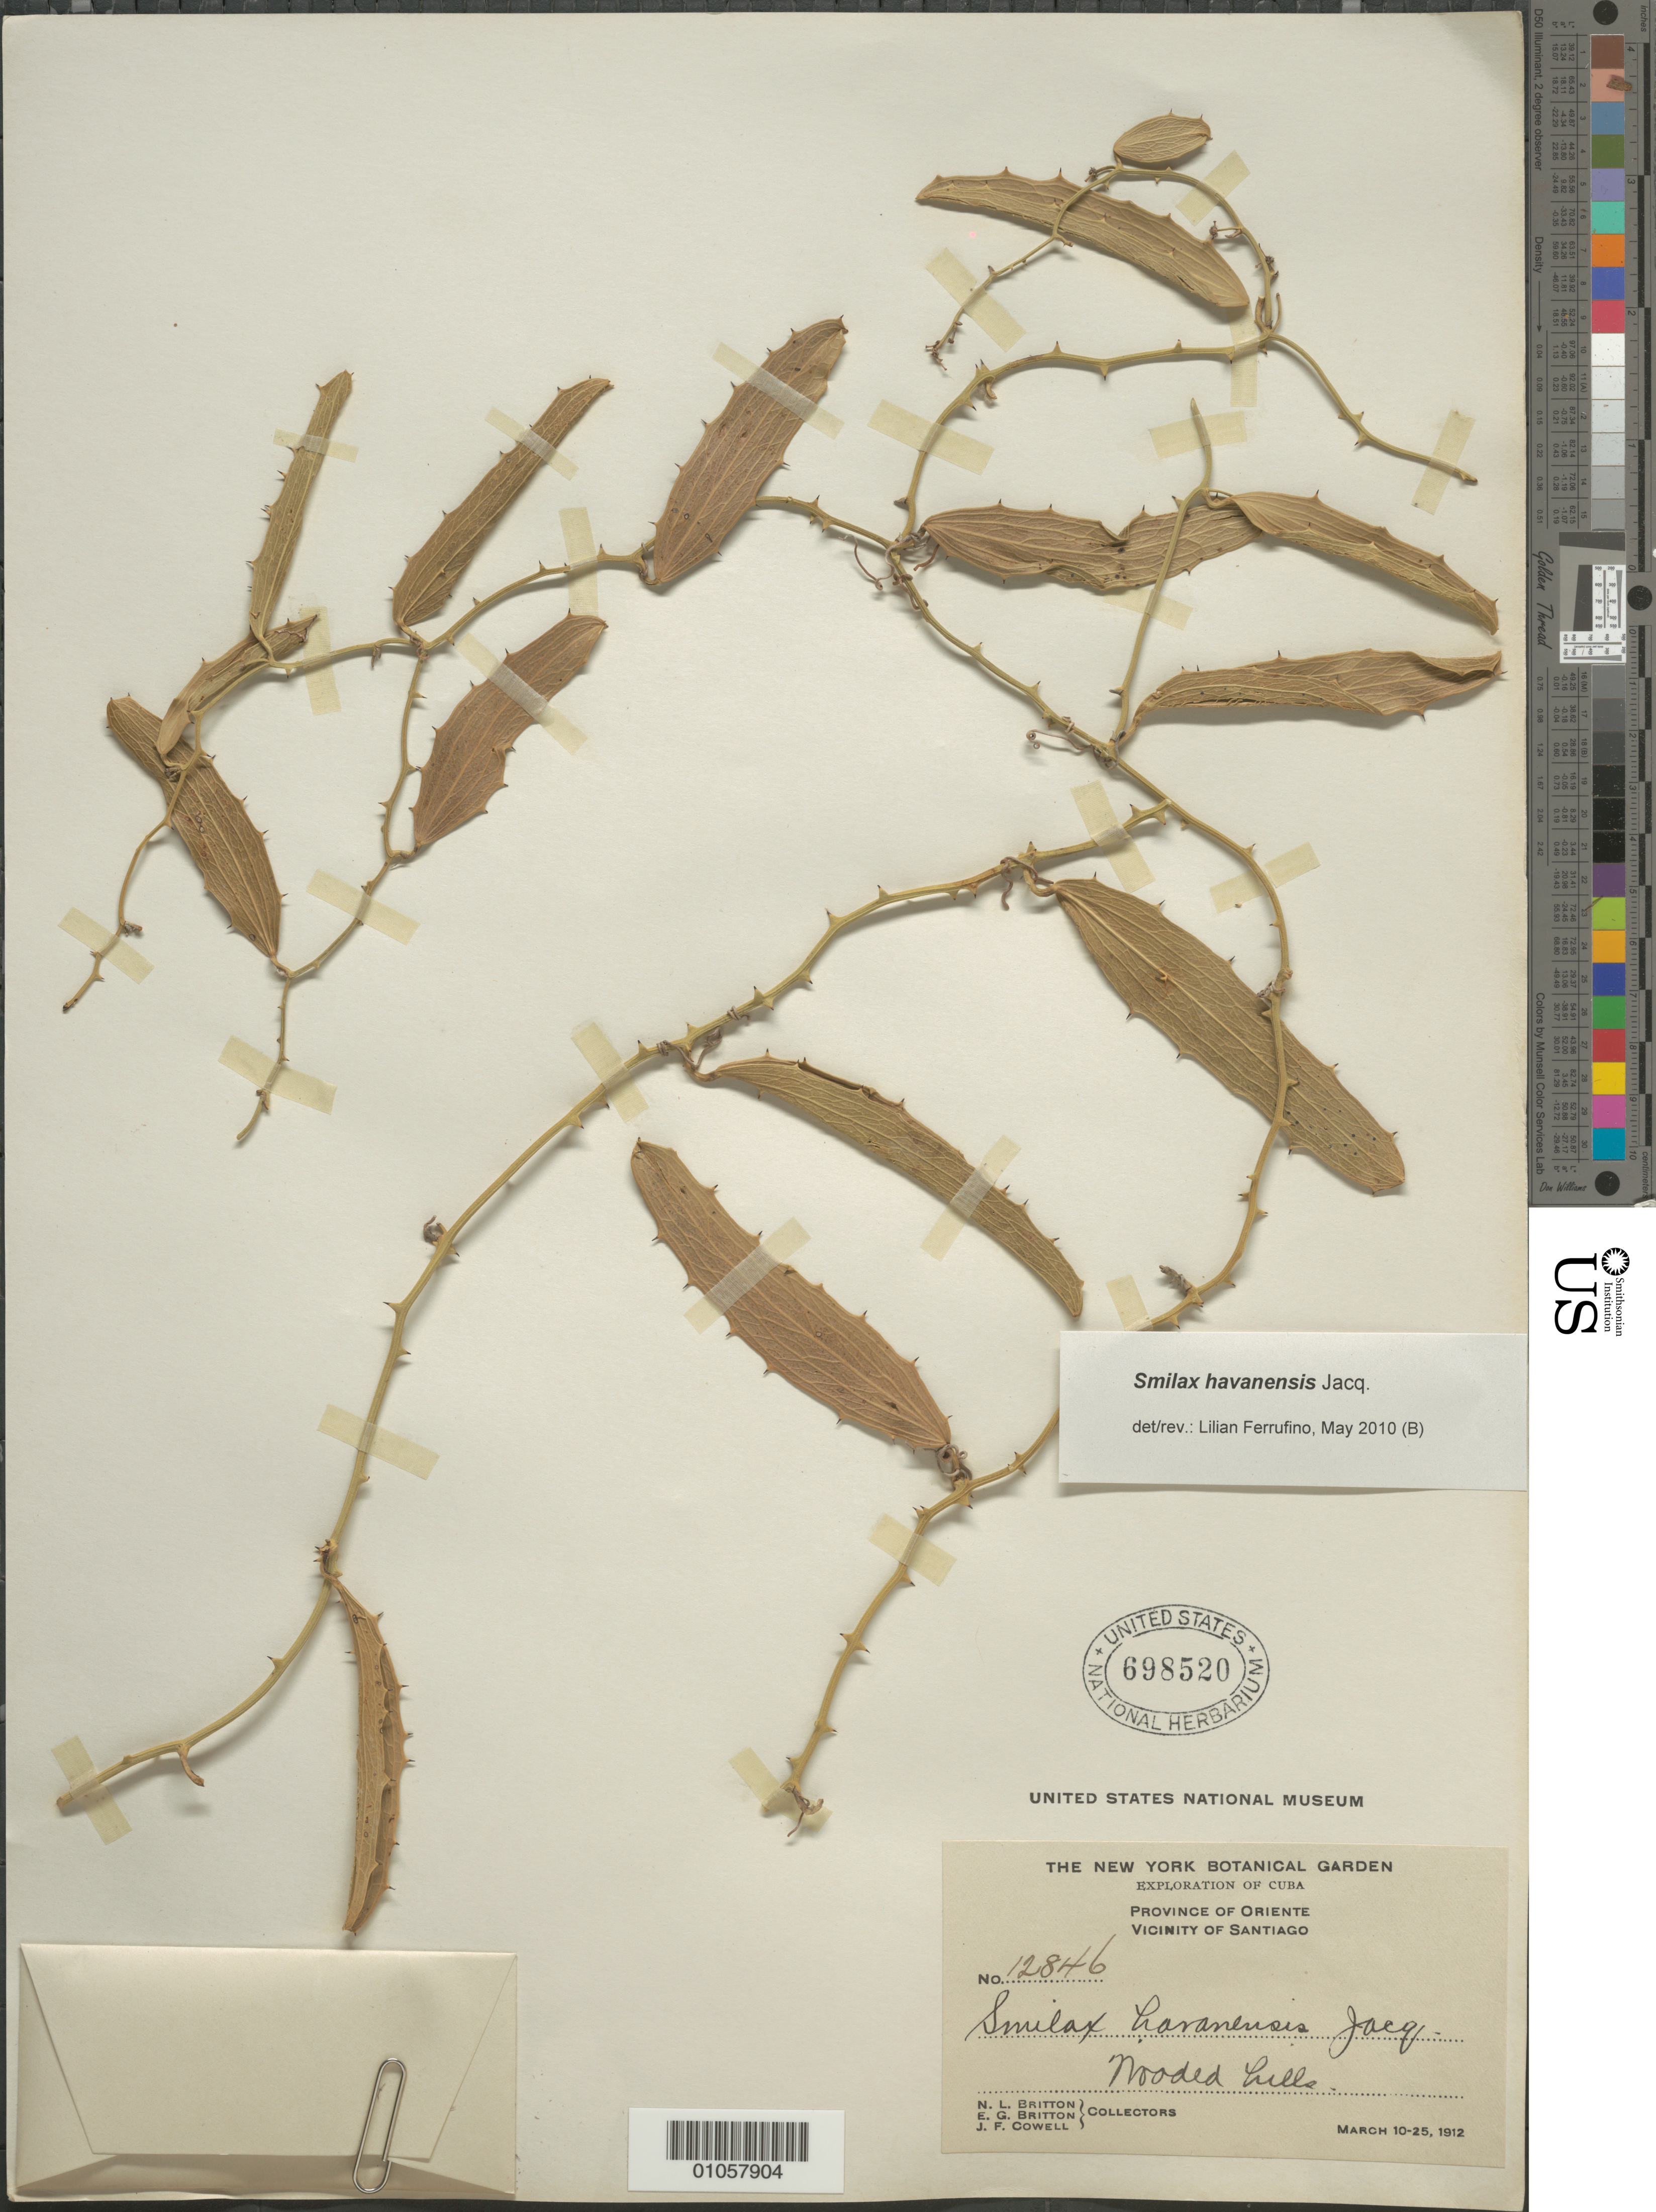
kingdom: Plantae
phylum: Tracheophyta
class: Liliopsida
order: Liliales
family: Smilacaceae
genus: Smilax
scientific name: Smilax havanensis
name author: Jacq.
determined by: Ferrufino, L., (USJ), Herbario Universidad de Costa Rica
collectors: N. Britton, E. G. Britton & J. F. Cowell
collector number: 12846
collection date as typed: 10 Mar 1912 to 25 Mar 1912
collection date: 1912-03-10/1912-03-25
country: Cuba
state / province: Santiago de Cuba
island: Cuba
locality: Santiago vicinity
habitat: Wooded hills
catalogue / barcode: US 698520